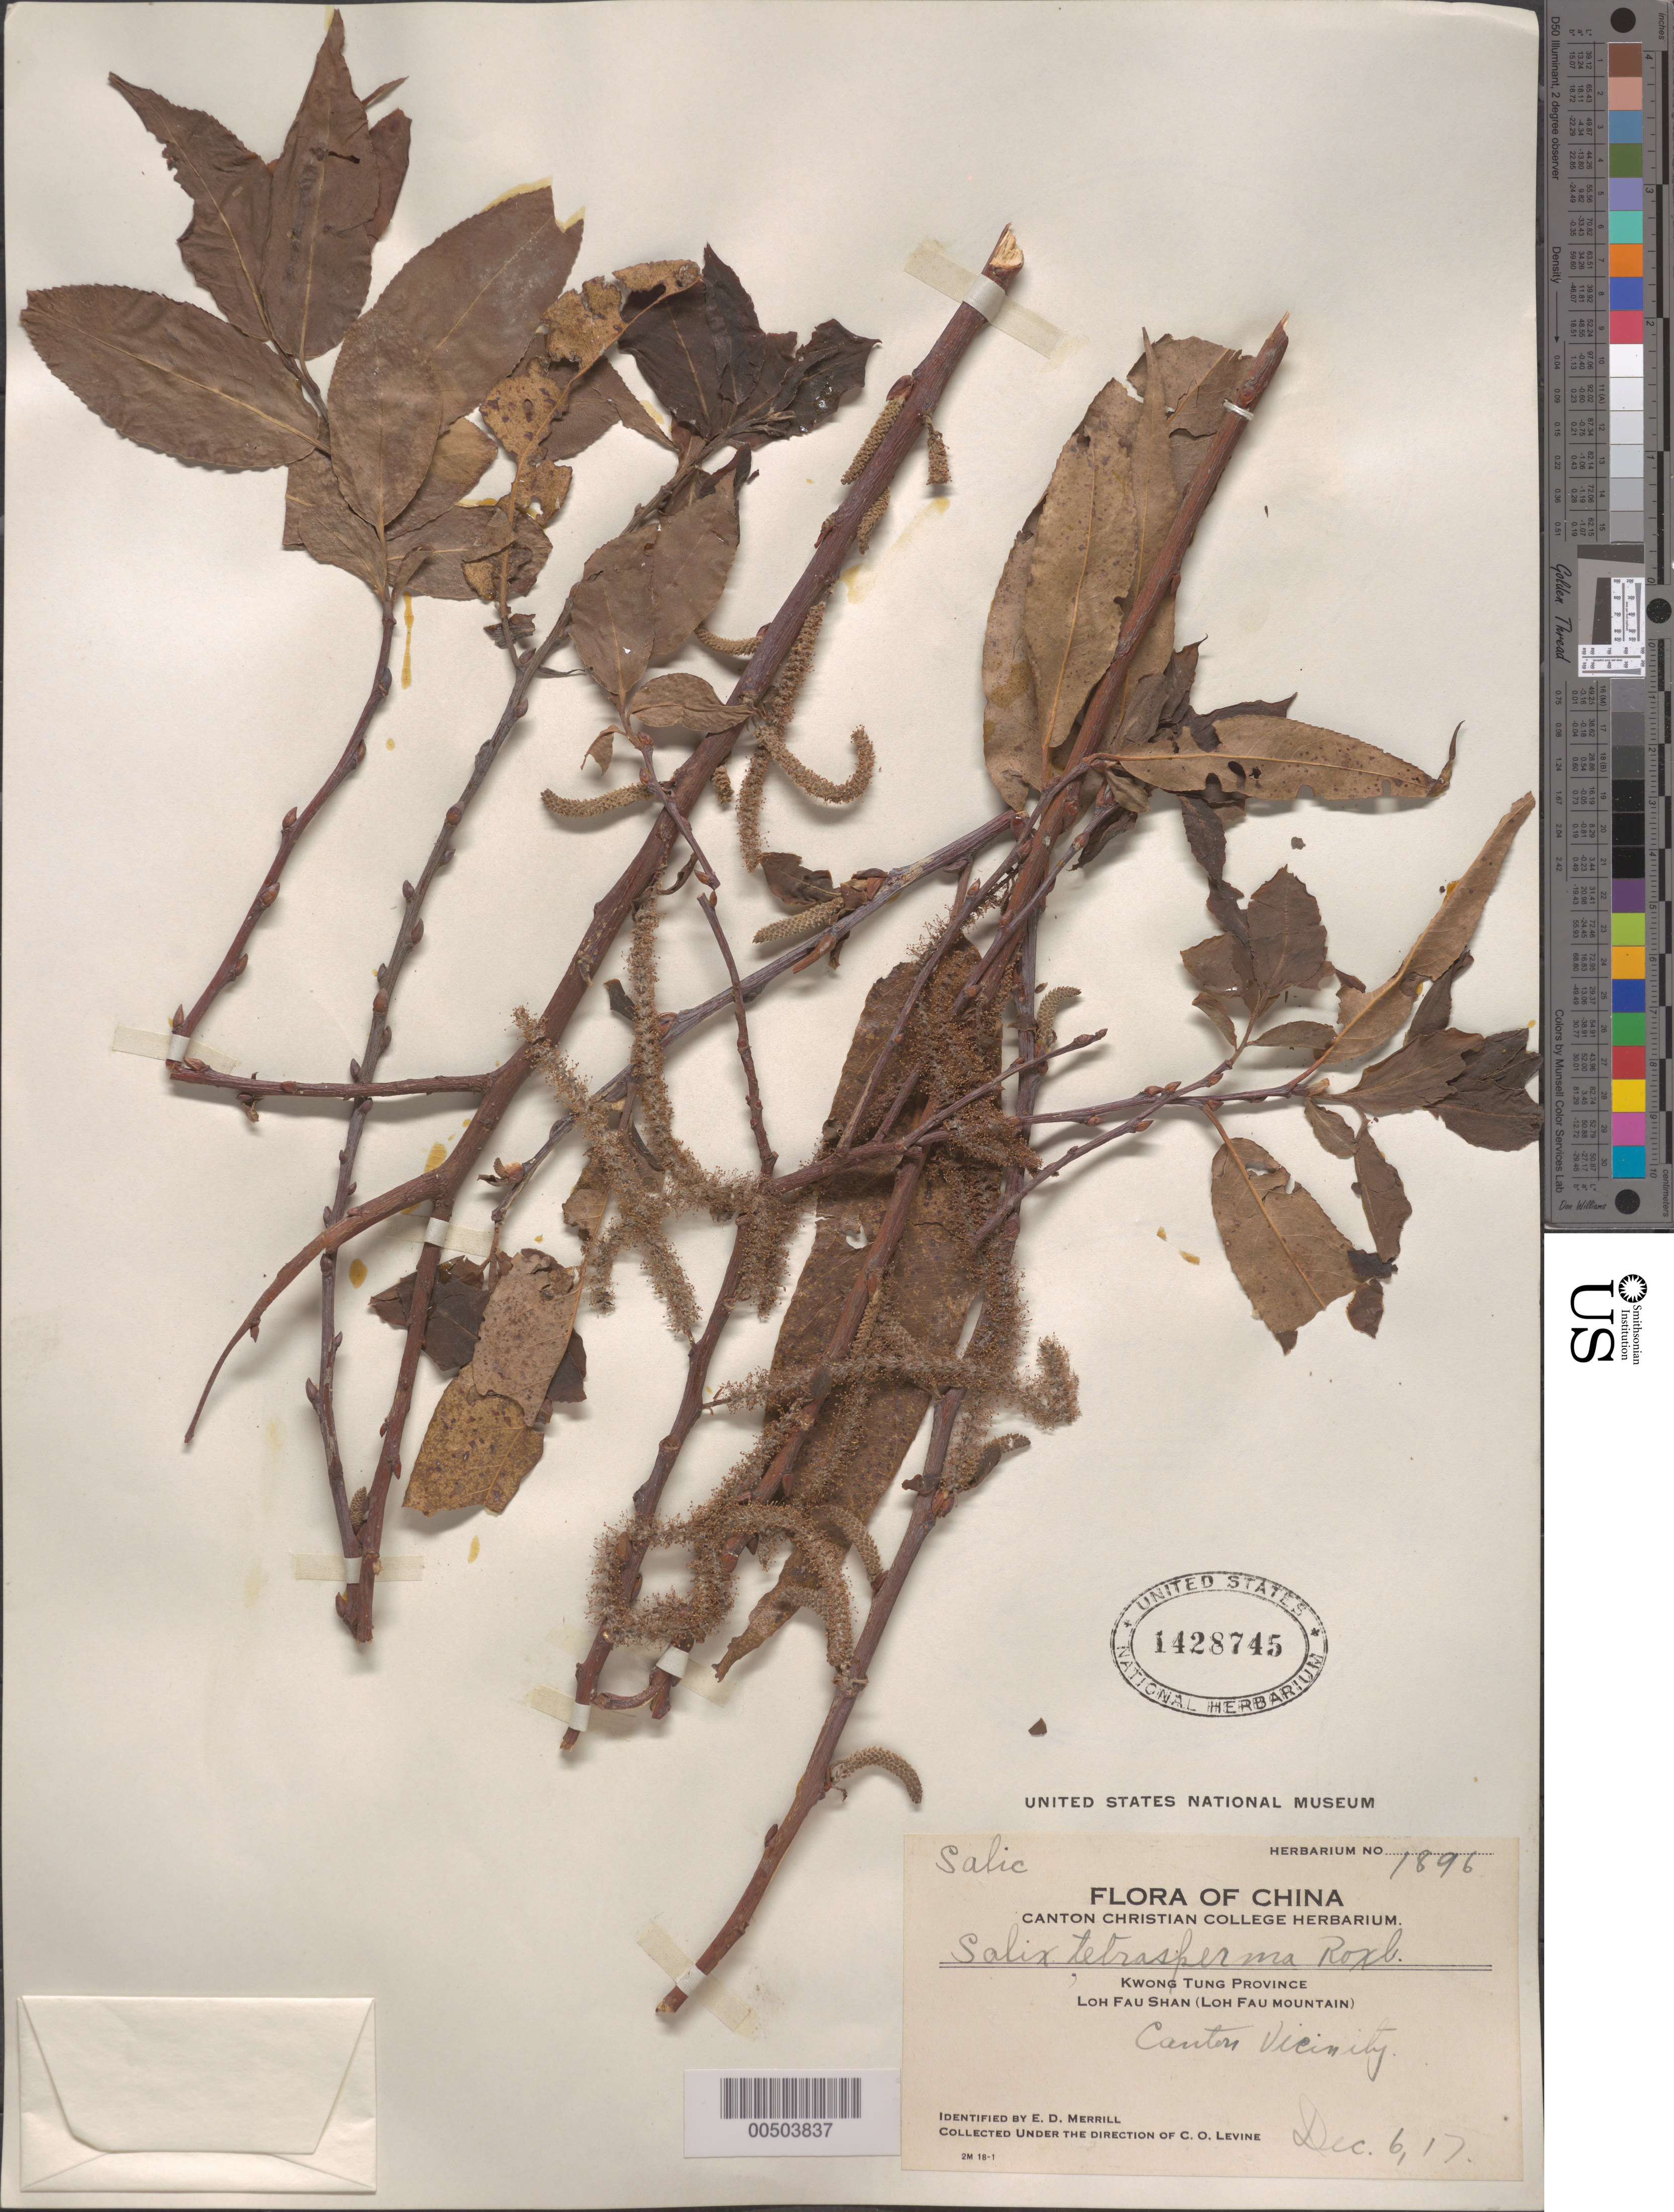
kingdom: Plantae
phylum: Tracheophyta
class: Magnoliopsida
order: Malpighiales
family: Salicaceae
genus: Salix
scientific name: Salix tetrasperma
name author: Roxb.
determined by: Merrill, Elmer D.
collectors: C. O. Levine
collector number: Herb. No. 1896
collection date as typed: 06 Dec 1917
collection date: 1917-12-06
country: China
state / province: Guangdong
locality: Loh Fau Shan, Canton (Guangzhou) vicinity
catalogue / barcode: US 1428745